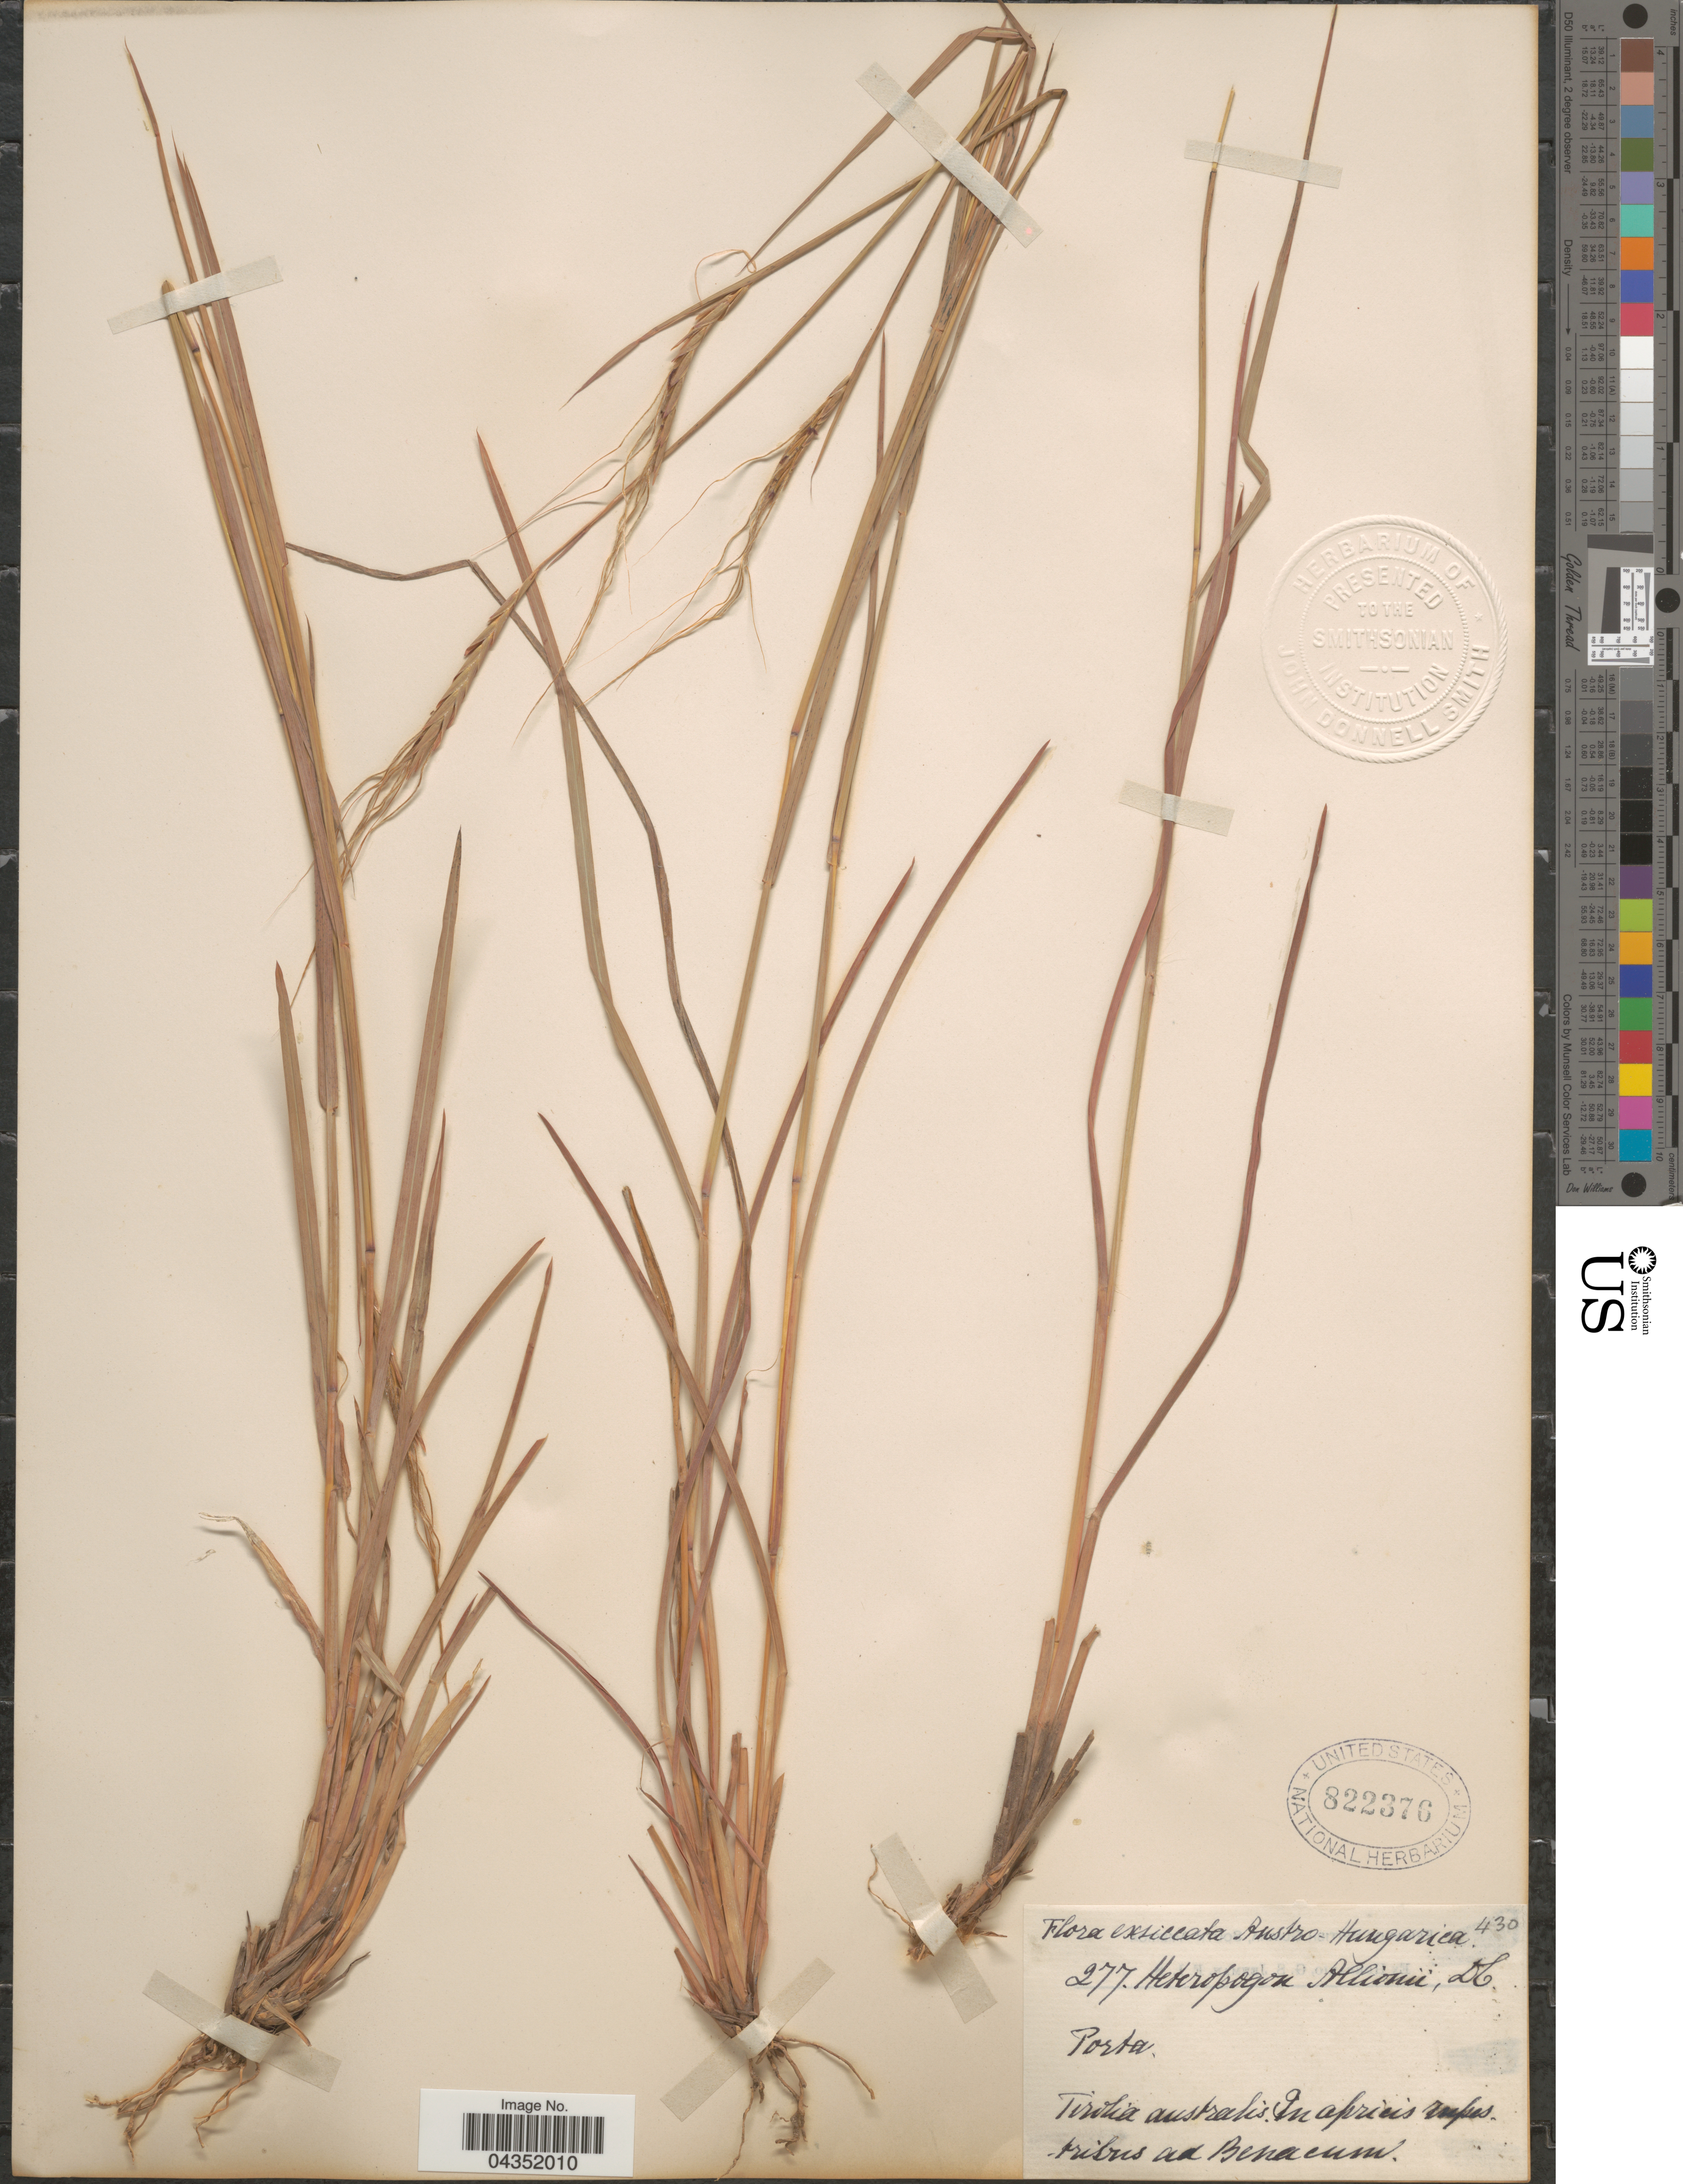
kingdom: Plantae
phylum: Tracheophyta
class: Liliopsida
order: Poales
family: Poaceae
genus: Heteropogon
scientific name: Heteropogon contortus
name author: (L.) P. Beauv. ex Roem. & Schult.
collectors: -- Porta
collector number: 277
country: Italy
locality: Austro-Hungarica. Tirolia australis. In apricis rupes tribus ad Benacum.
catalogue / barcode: US 822376